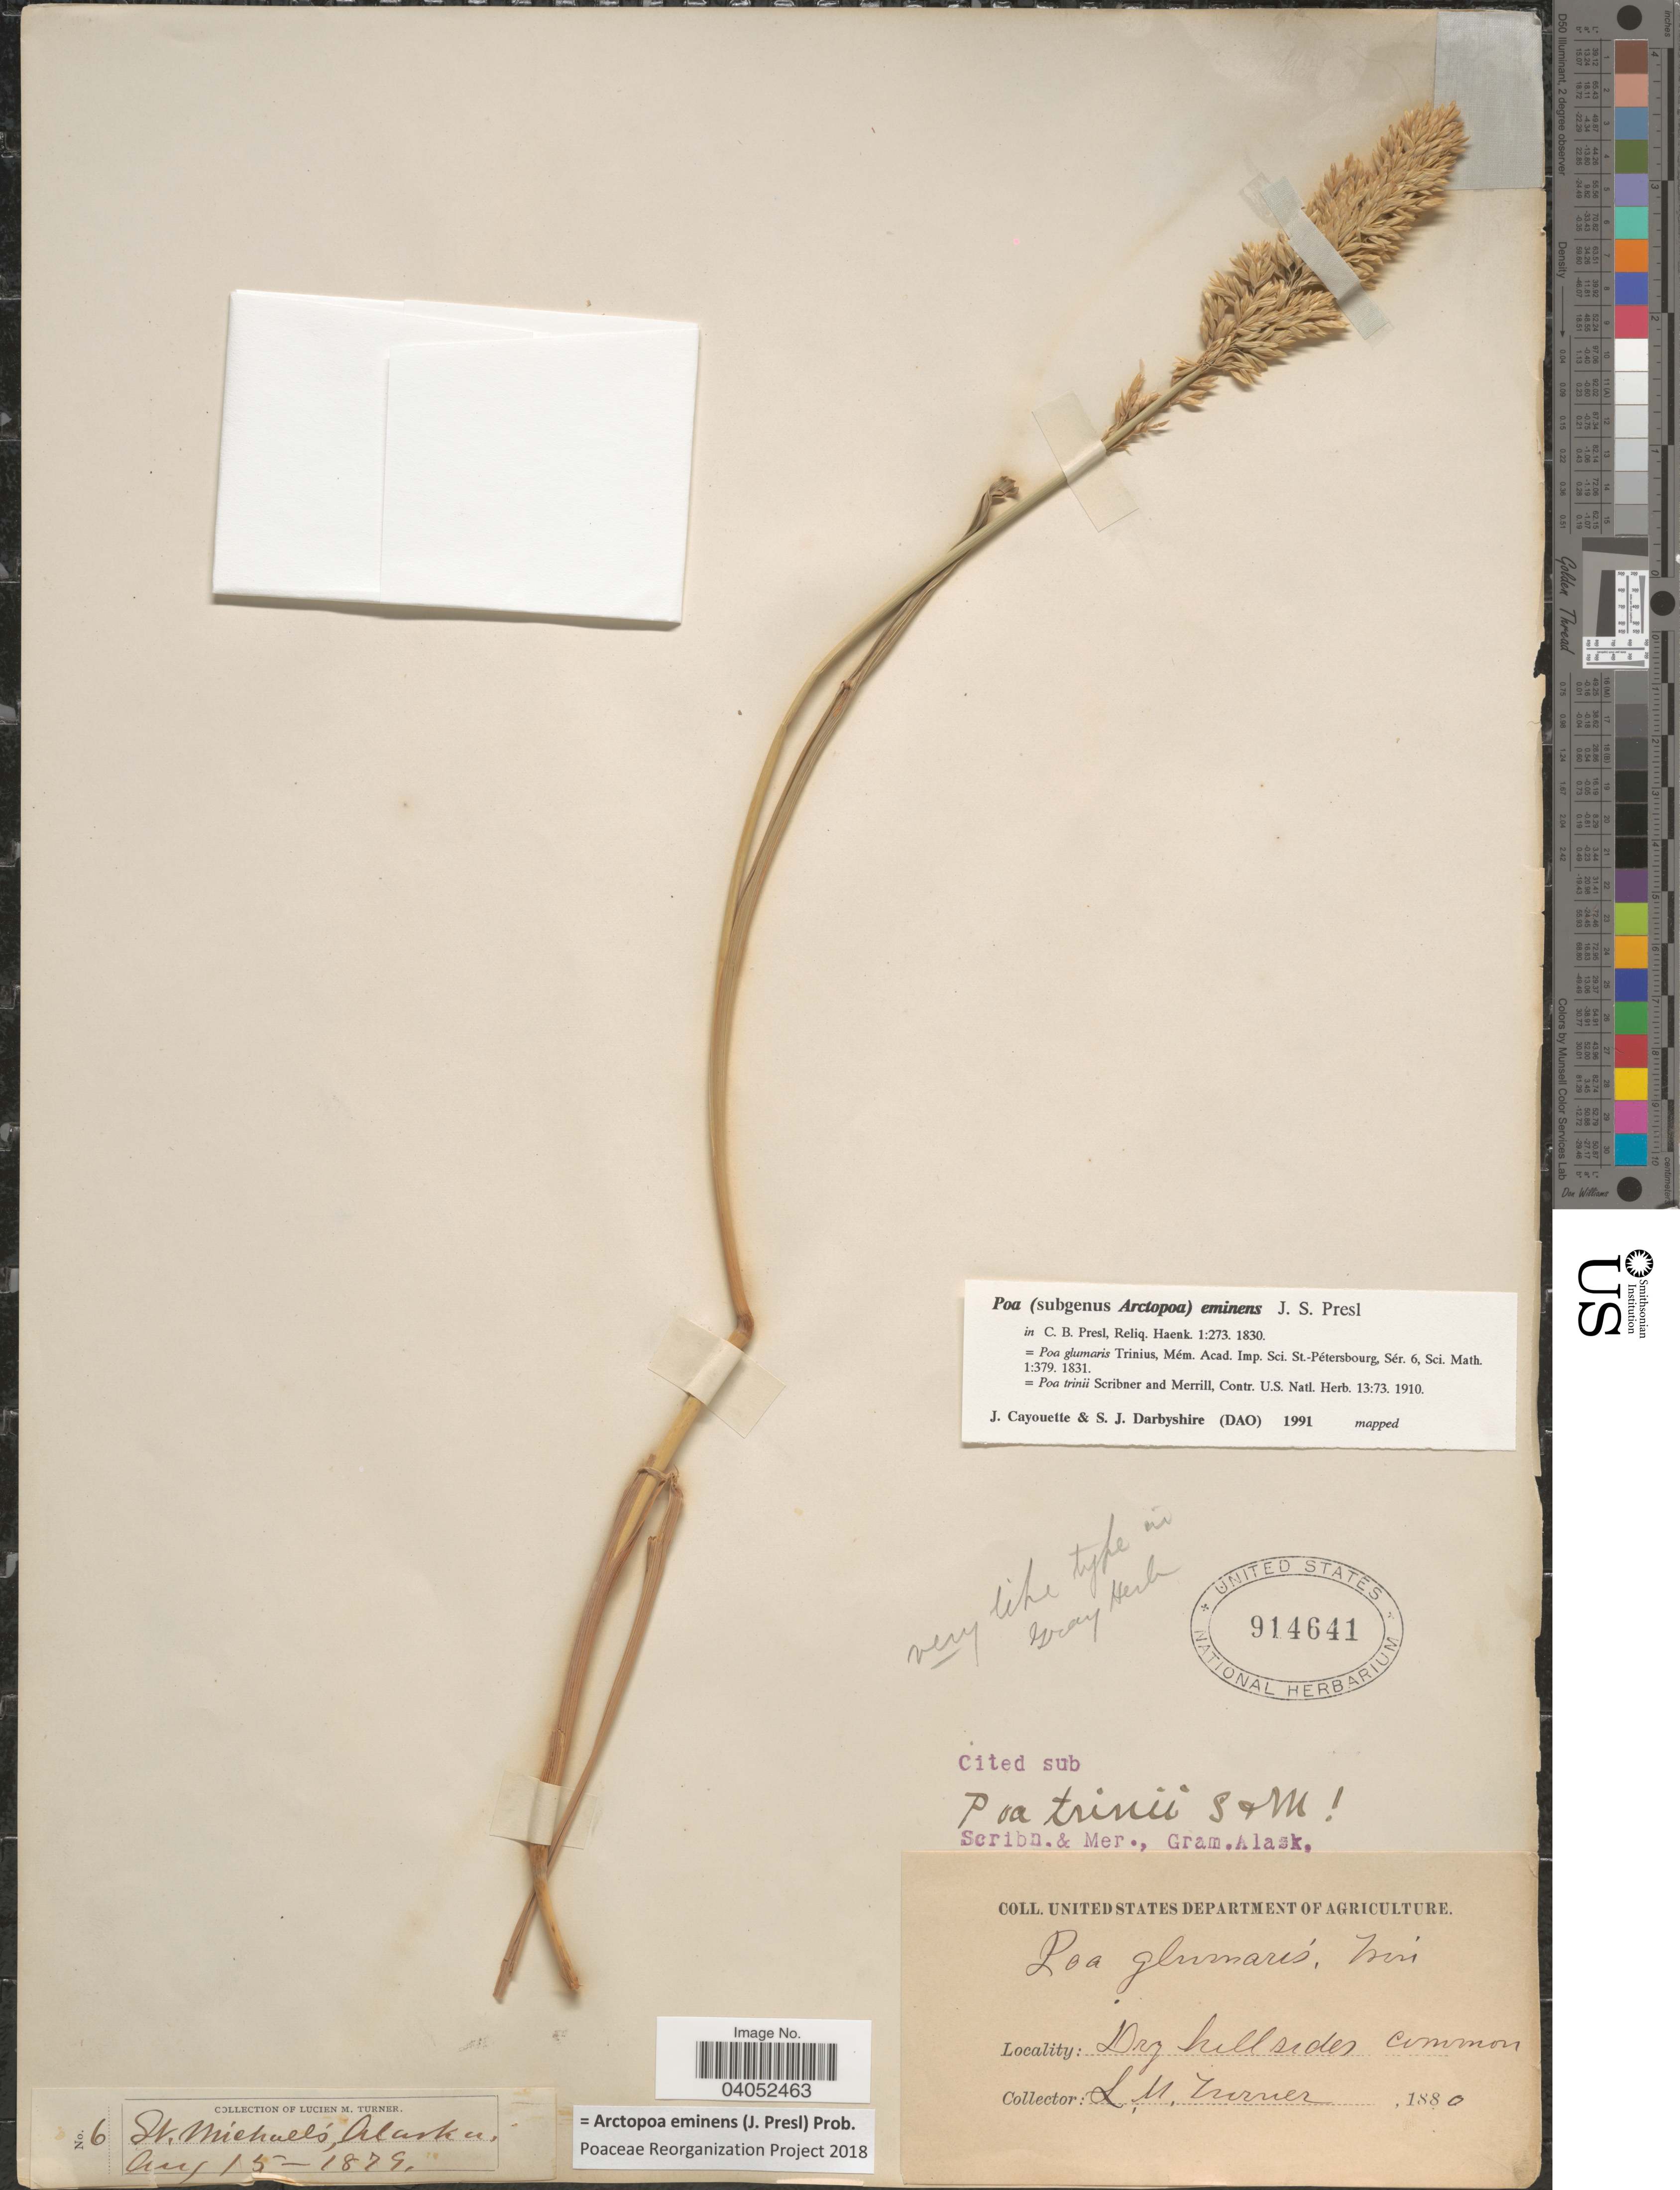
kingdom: Plantae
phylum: Tracheophyta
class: Liliopsida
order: Poales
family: Poaceae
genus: Arctopoa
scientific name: Arctopoa eminens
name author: (J. Presl) Prob.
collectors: L. M. Turner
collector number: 6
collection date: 1879-08-15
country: United States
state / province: Alaska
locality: Dry hillsides. St. Michael's.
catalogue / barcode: US 914641